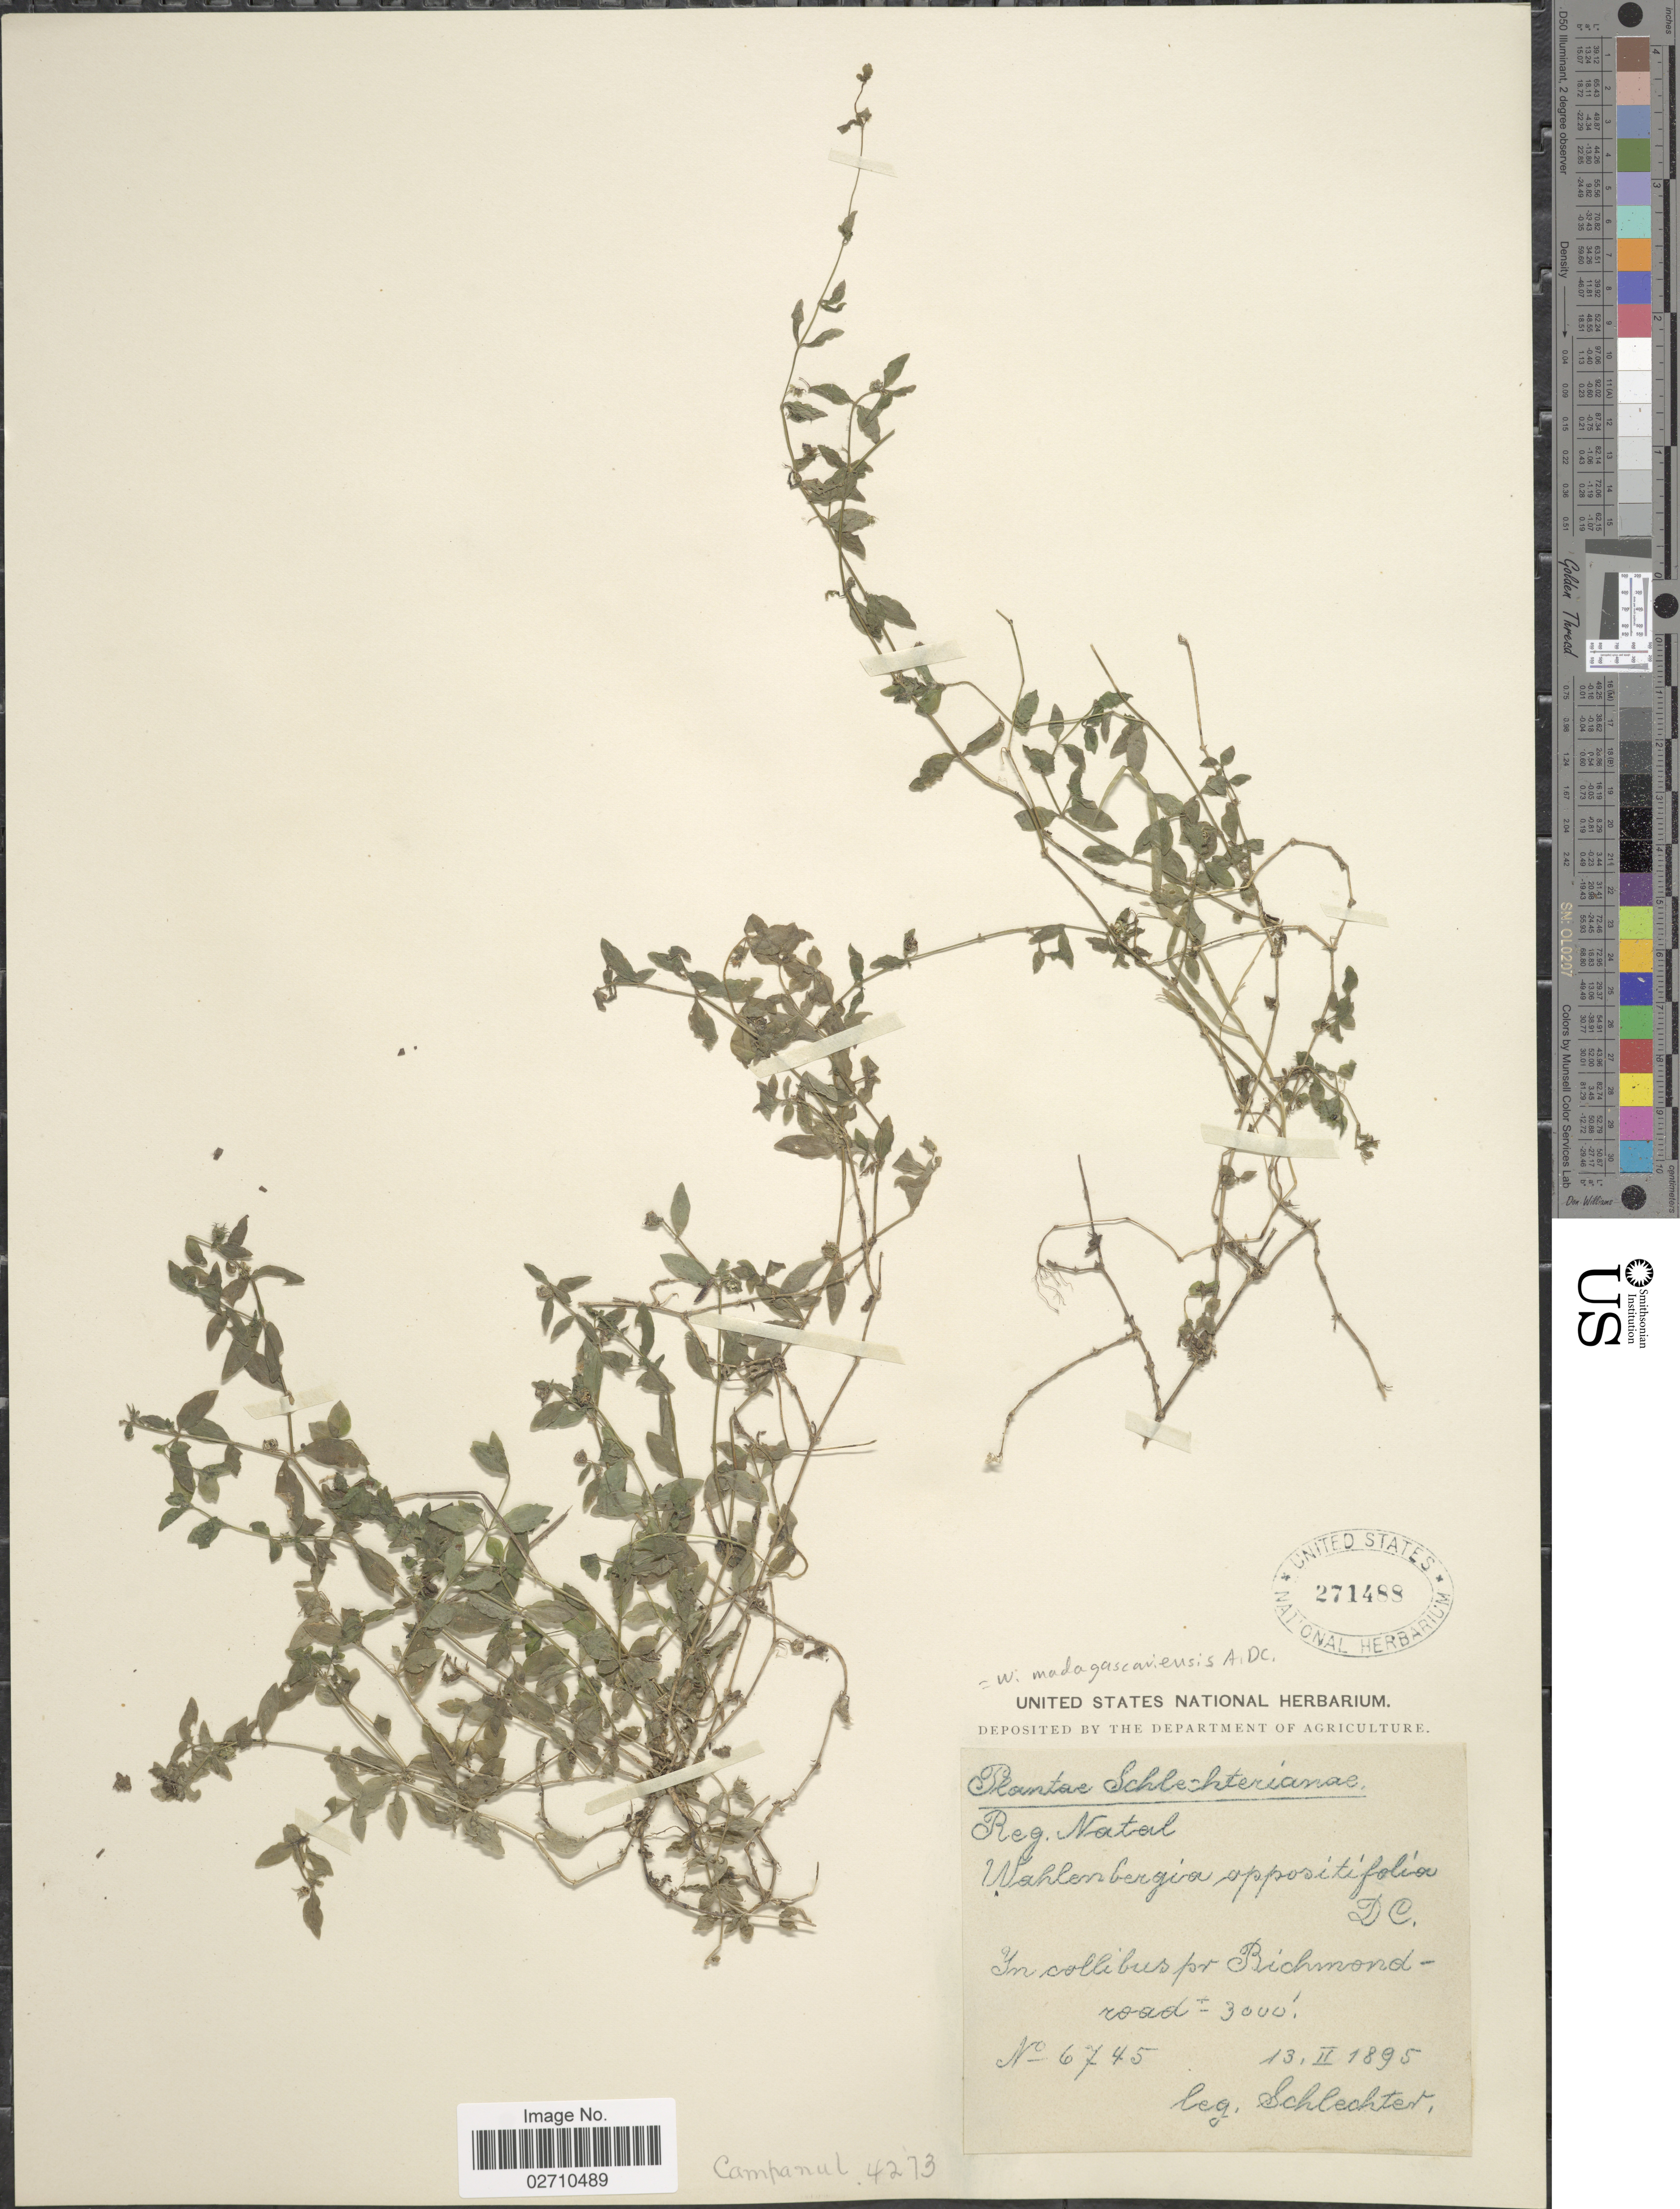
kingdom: Plantae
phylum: Tracheophyta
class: Magnoliopsida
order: Asterales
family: Campanulaceae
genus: Wahlenbergia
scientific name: Wahlenbergia madagascariensis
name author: A. DC.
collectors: Schlechter, --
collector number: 6745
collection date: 1895-02-13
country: South Africa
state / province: KwaZulu-Natal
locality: Reg. Natal. In collibus pr Richmond road.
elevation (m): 914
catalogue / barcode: US 271488